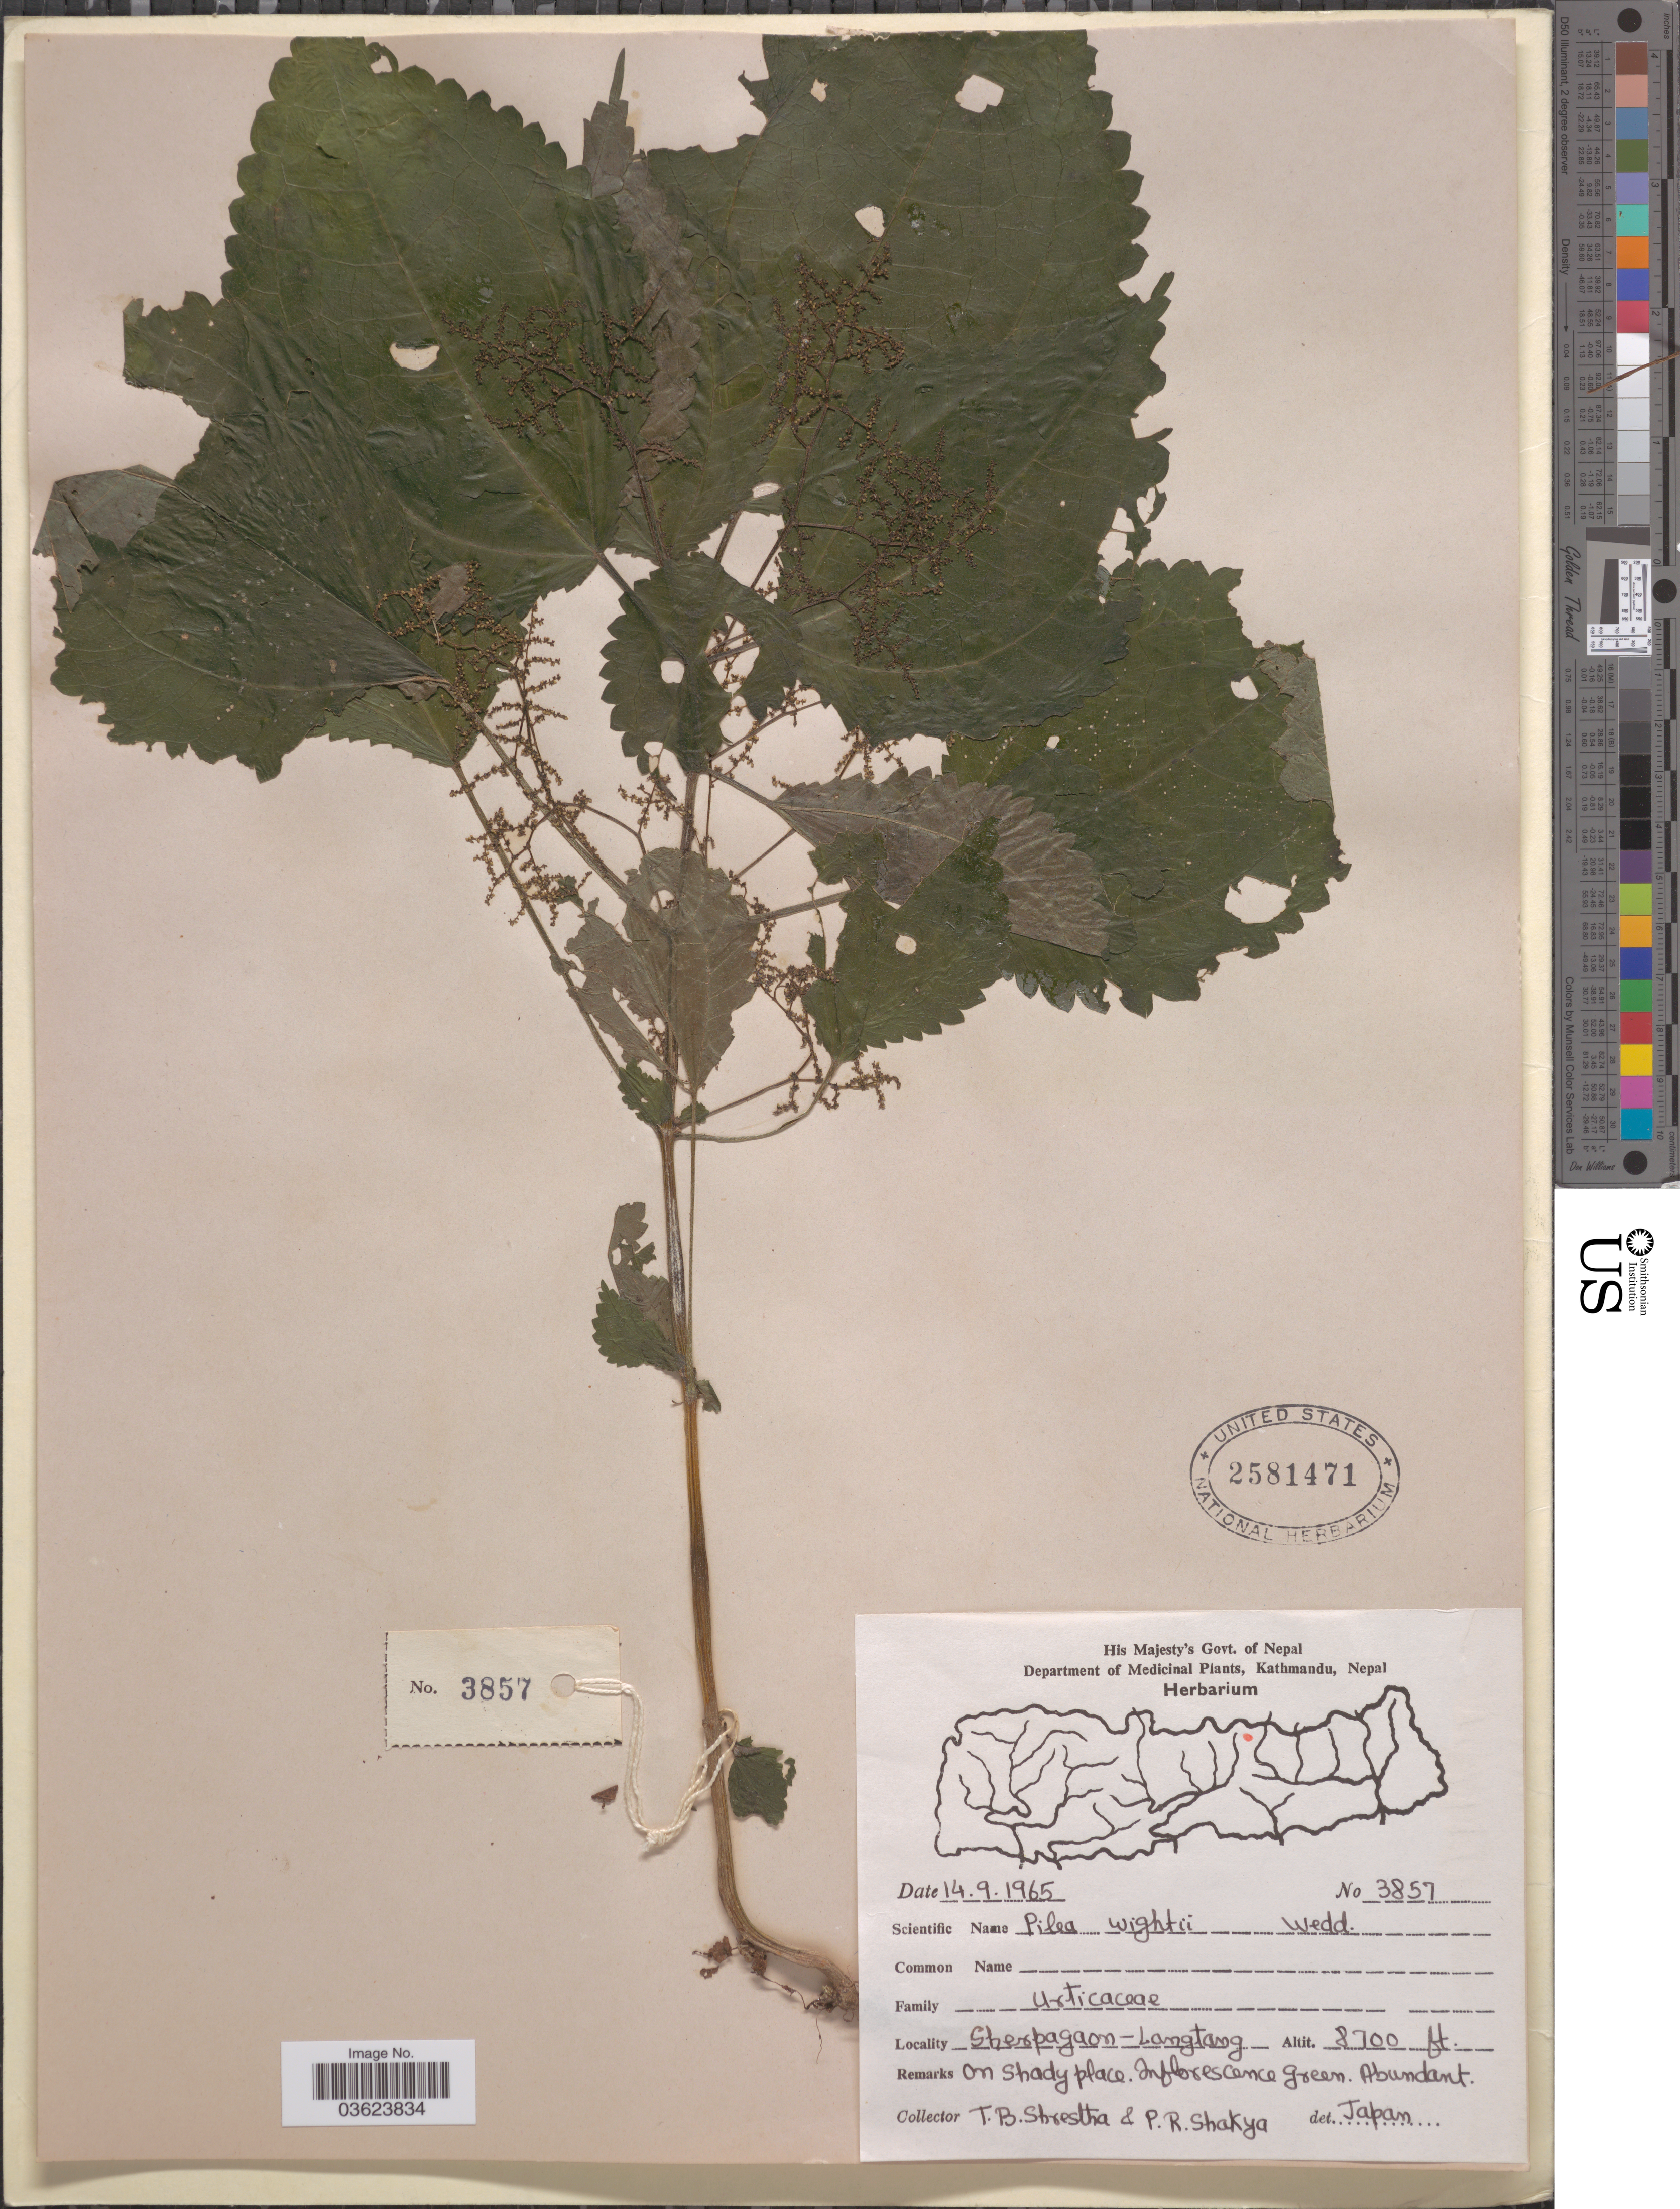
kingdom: Plantae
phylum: Tracheophyta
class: Magnoliopsida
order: Rosales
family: Urticaceae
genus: Pilea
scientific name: Pilea wightii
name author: Wedd.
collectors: T. B. Shrestha & P. Shakya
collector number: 3857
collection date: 1965-09-14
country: Nepal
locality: Sherpagaon - Langtang.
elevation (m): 2652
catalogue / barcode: US 2581471